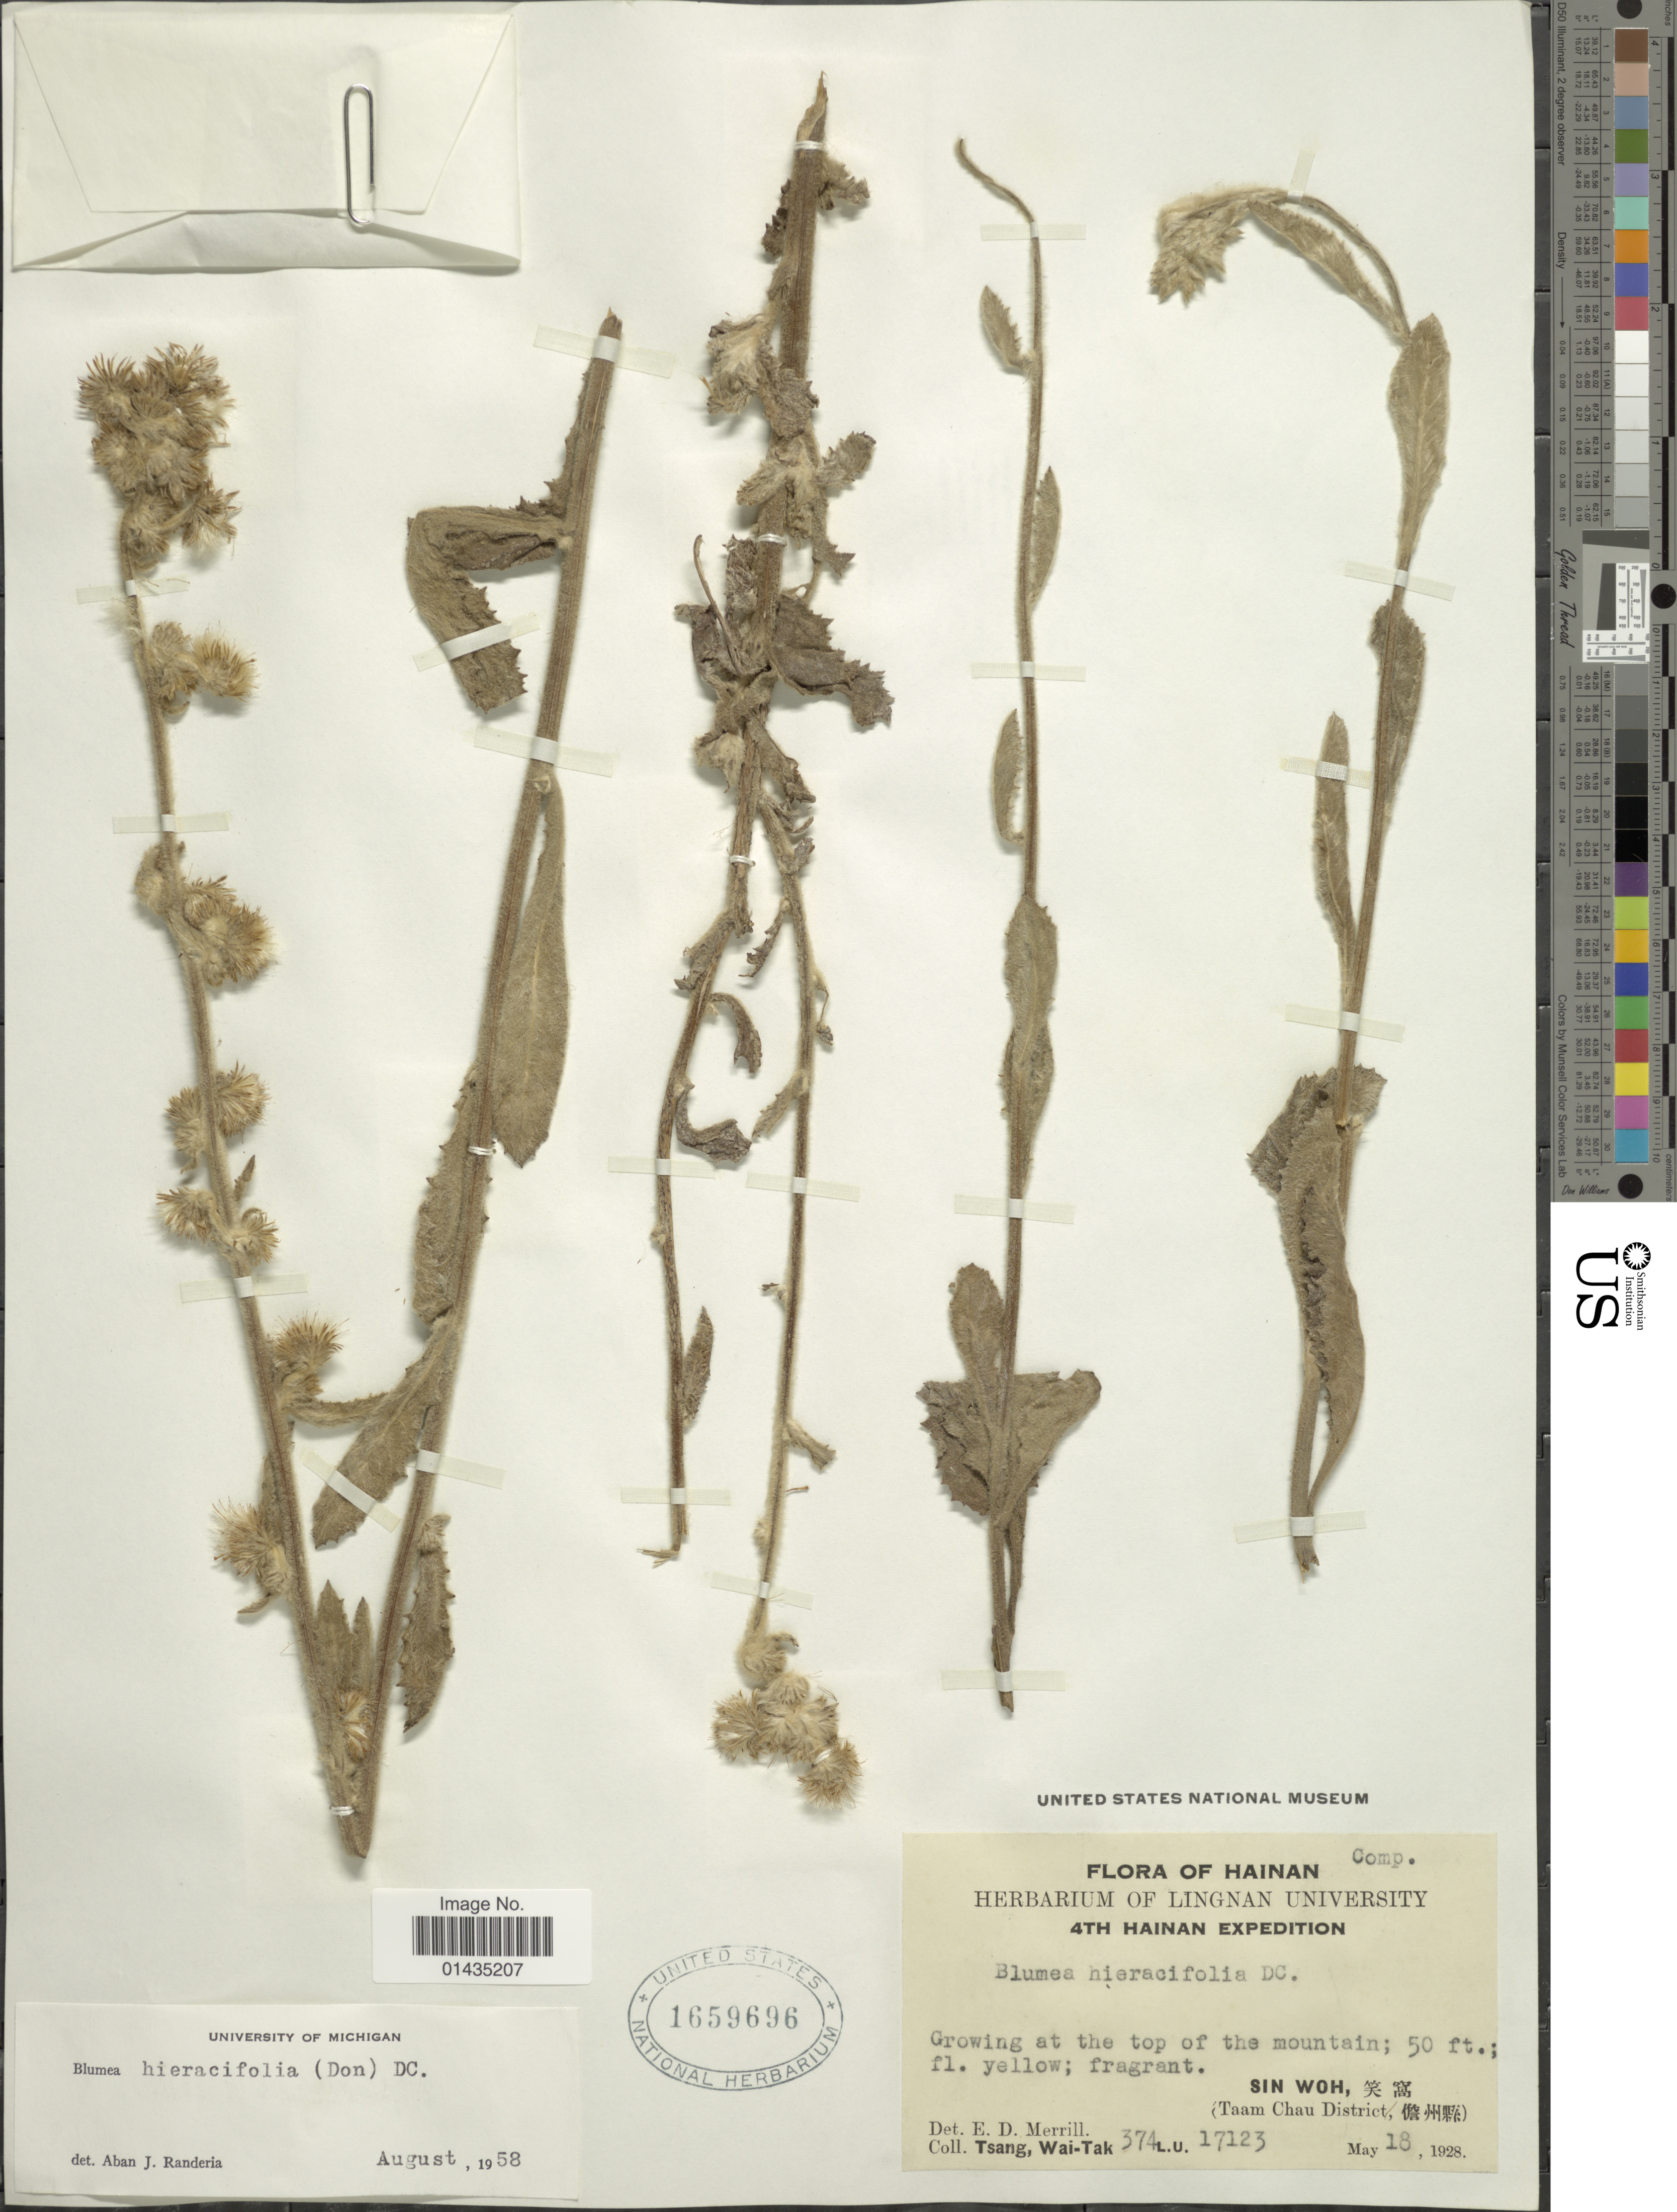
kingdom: Plantae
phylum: Tracheophyta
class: Magnoliopsida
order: Asterales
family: Asteraceae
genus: Blumea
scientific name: Blumea hieraciifolia var. hieraciifolia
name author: (Spreng.) DC.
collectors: W. T. Tsang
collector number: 374/17123*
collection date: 1928-05-18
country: China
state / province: Hainan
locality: Sin Woh, Taam Chau District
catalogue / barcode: US 1659696